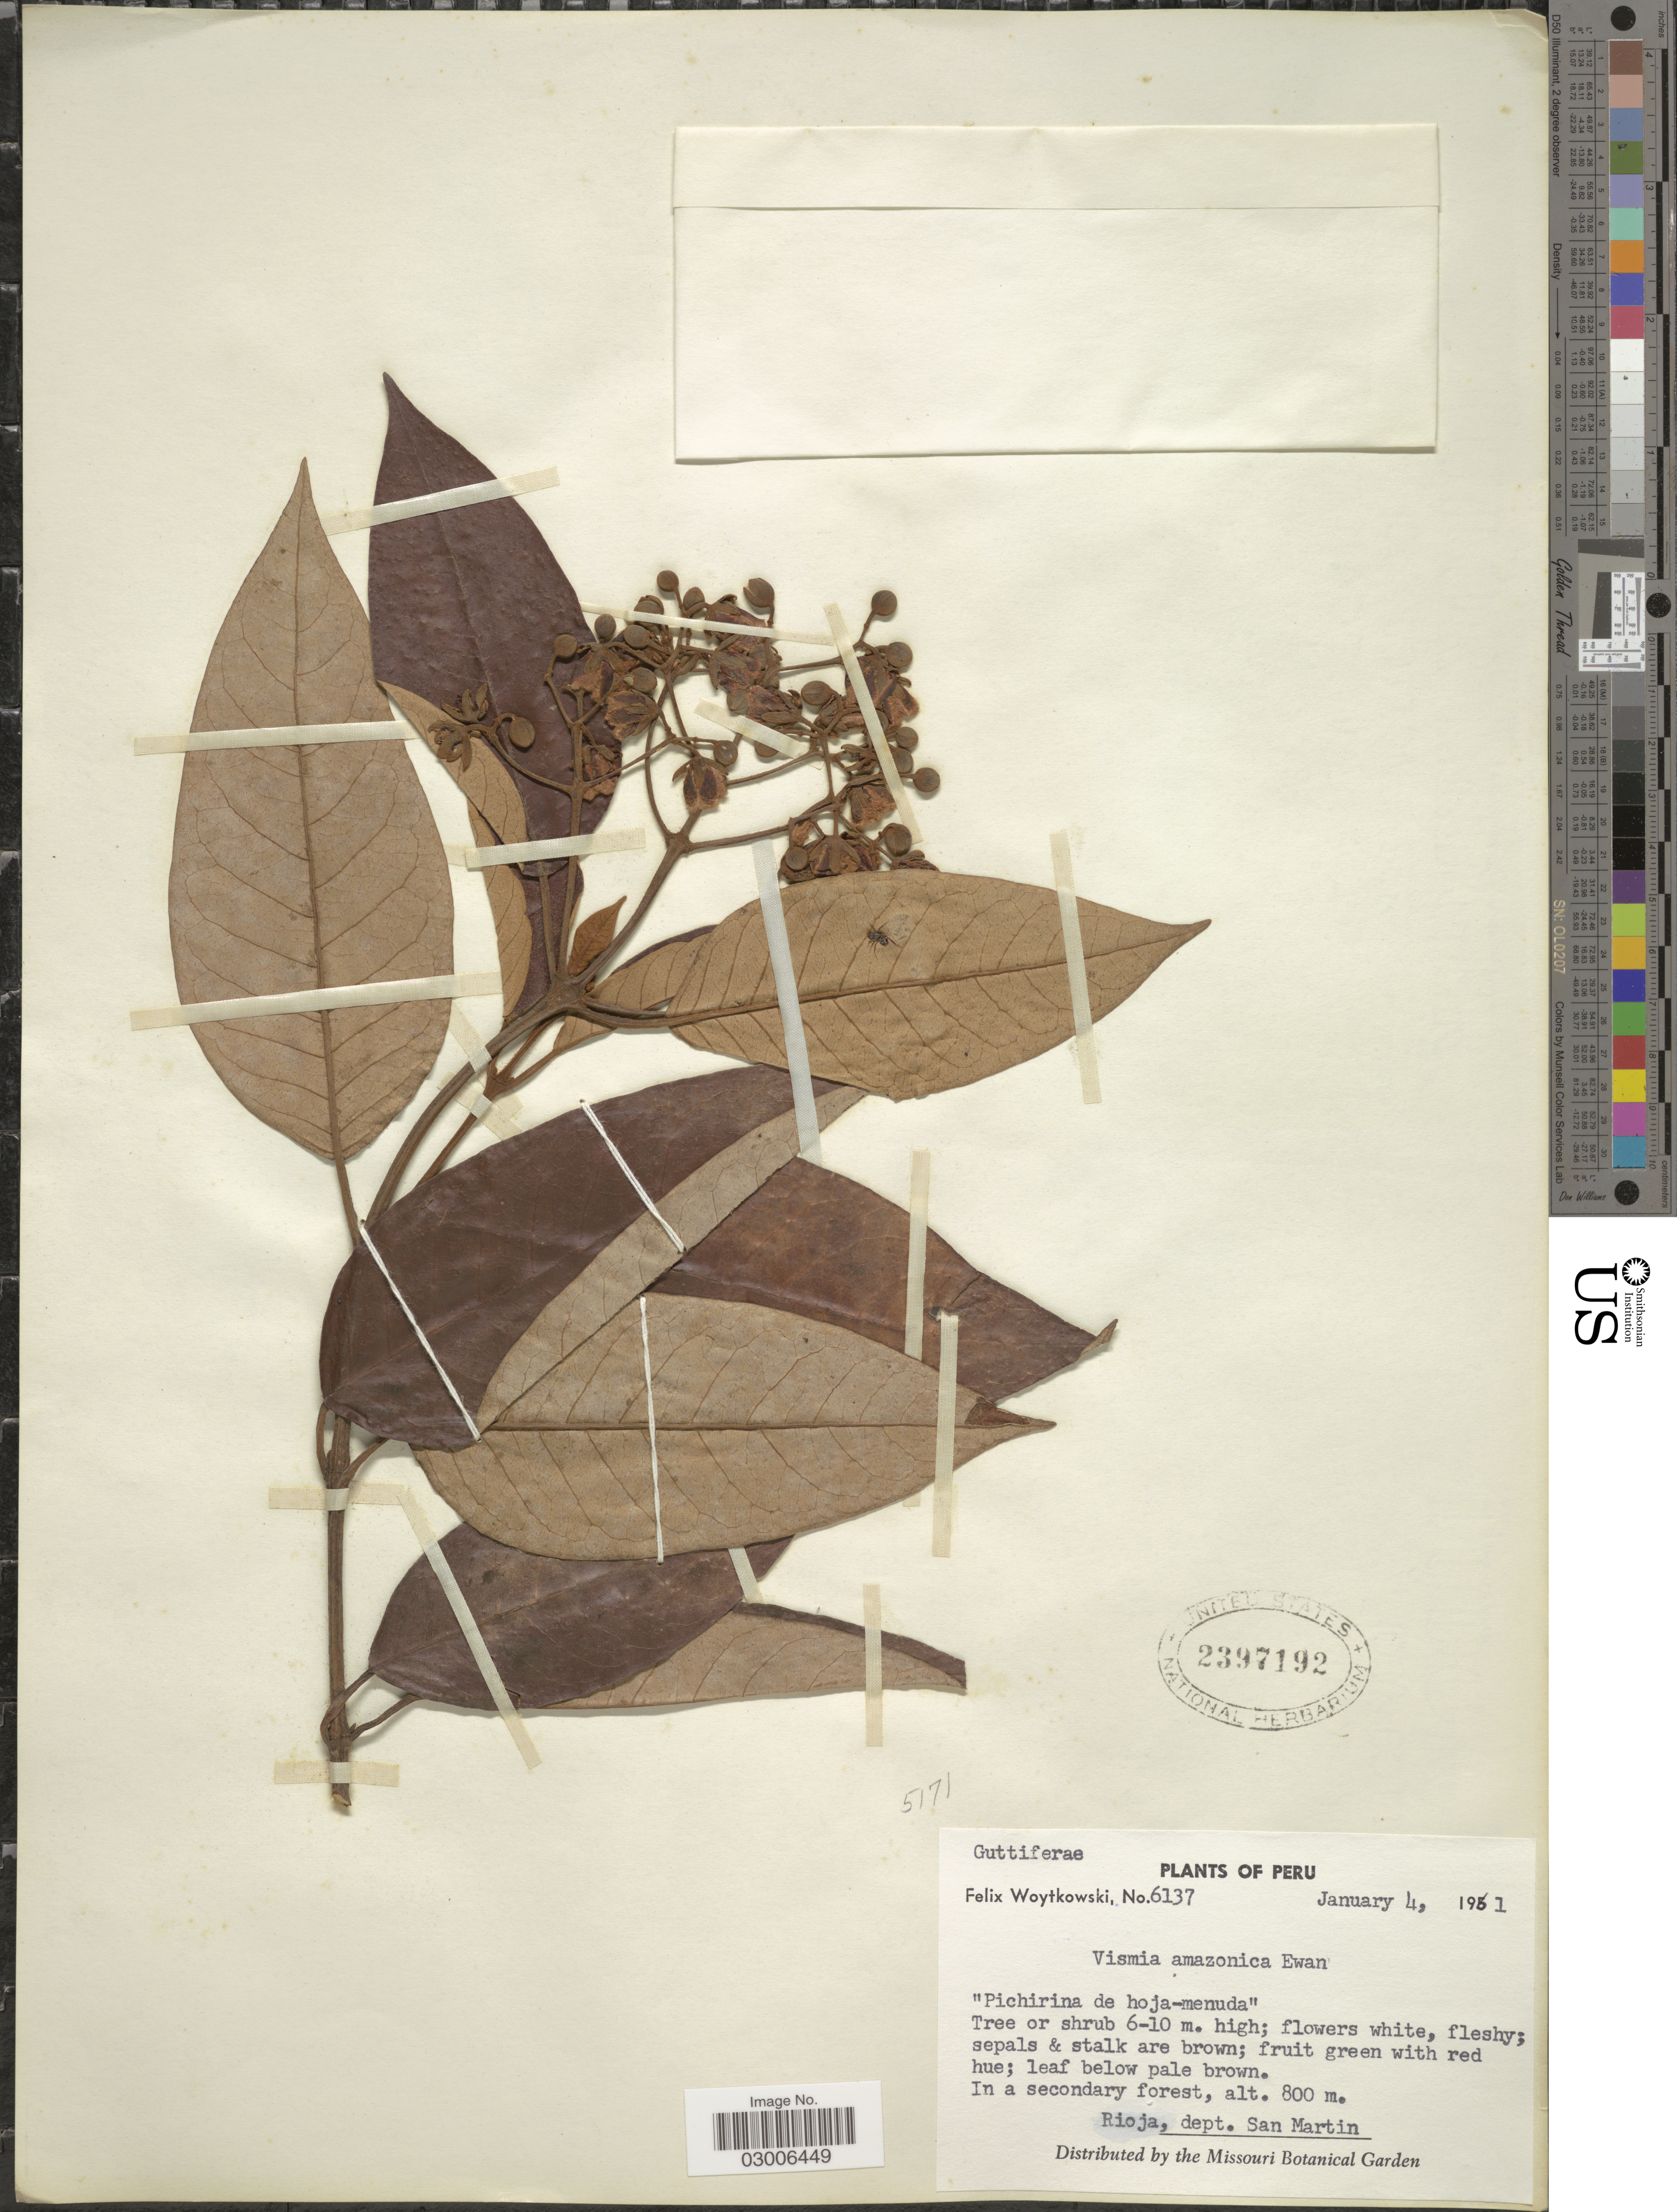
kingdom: Plantae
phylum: Tracheophyta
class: Magnoliopsida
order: Malpighiales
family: Hypericaceae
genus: Vismia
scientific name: Vismia amazonica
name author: Ewan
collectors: F. Woytkowski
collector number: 6137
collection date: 1961-01-04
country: Peru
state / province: San Martín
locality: Rioja, dept. San Martin.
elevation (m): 800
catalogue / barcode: US 2397192